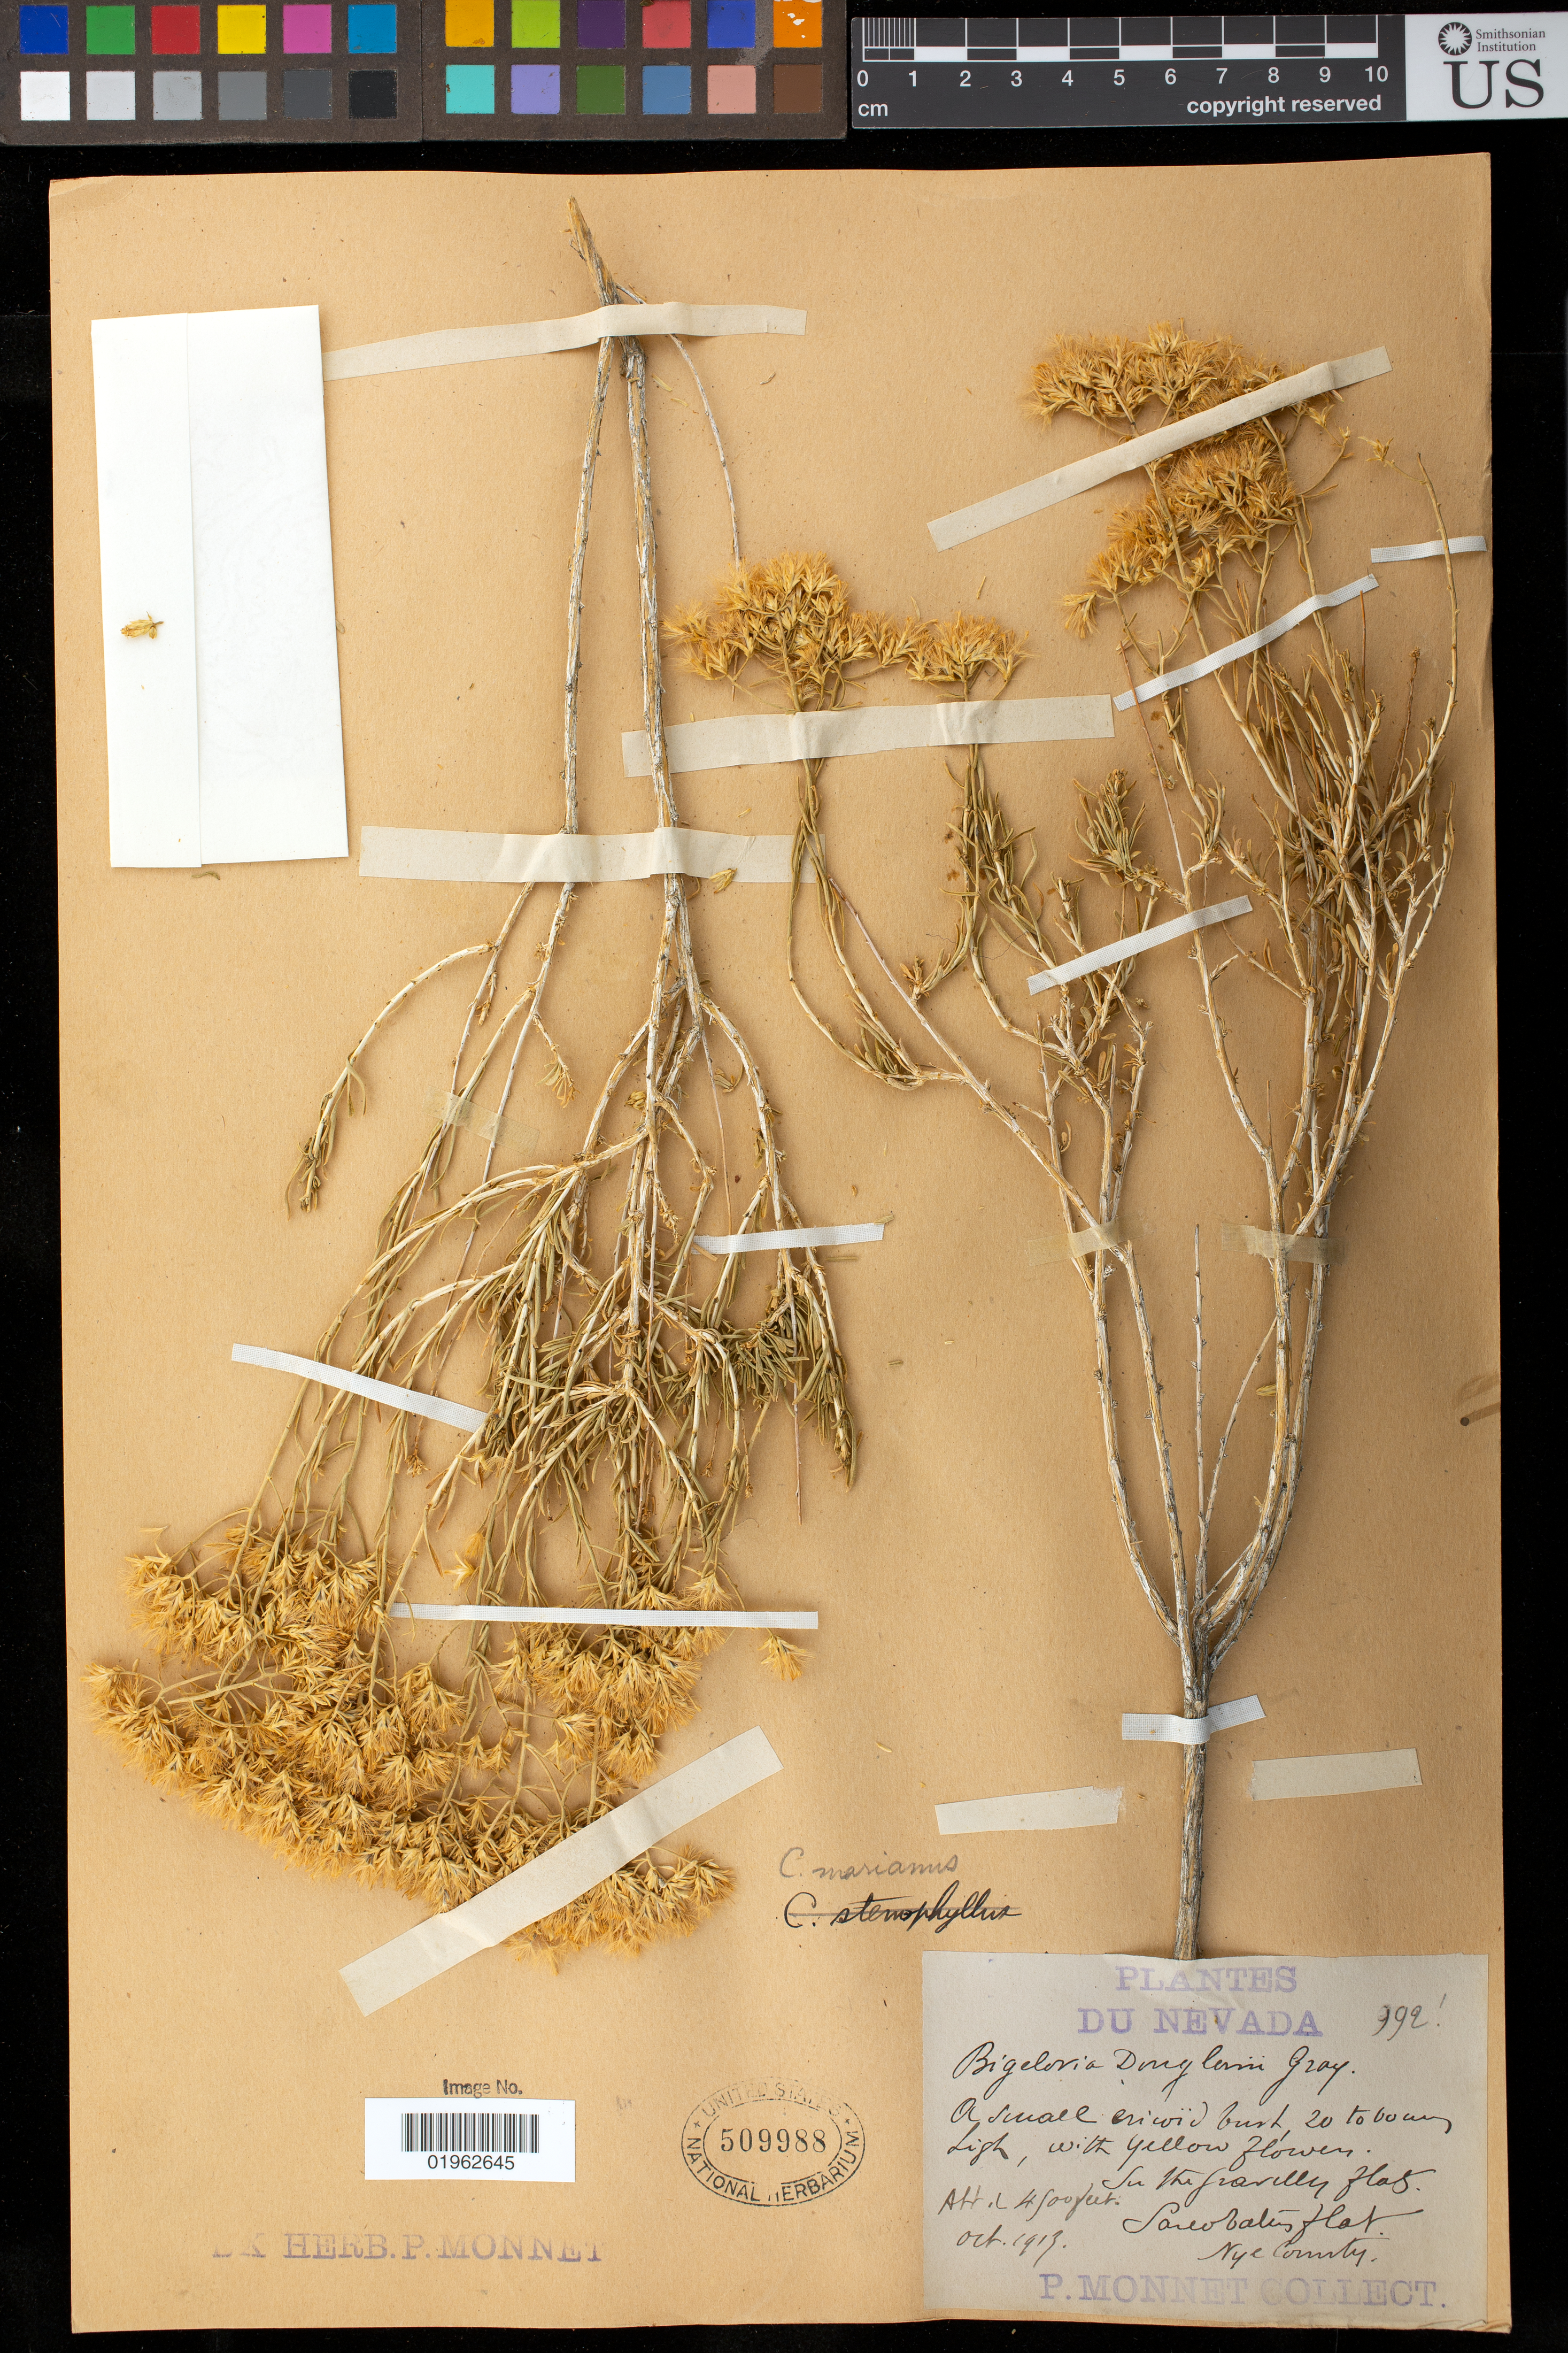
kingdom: Plantae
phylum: Tracheophyta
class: Magnoliopsida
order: Asterales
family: Asteraceae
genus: Chrysothamnus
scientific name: Chrysothamnus viscidiflorus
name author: (Hook.) Nutt.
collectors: P. Monnet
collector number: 992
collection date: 1913-10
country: United States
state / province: Nevada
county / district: Nye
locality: Sarcobatus Flat.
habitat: gravelly flat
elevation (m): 1372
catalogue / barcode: US 509988